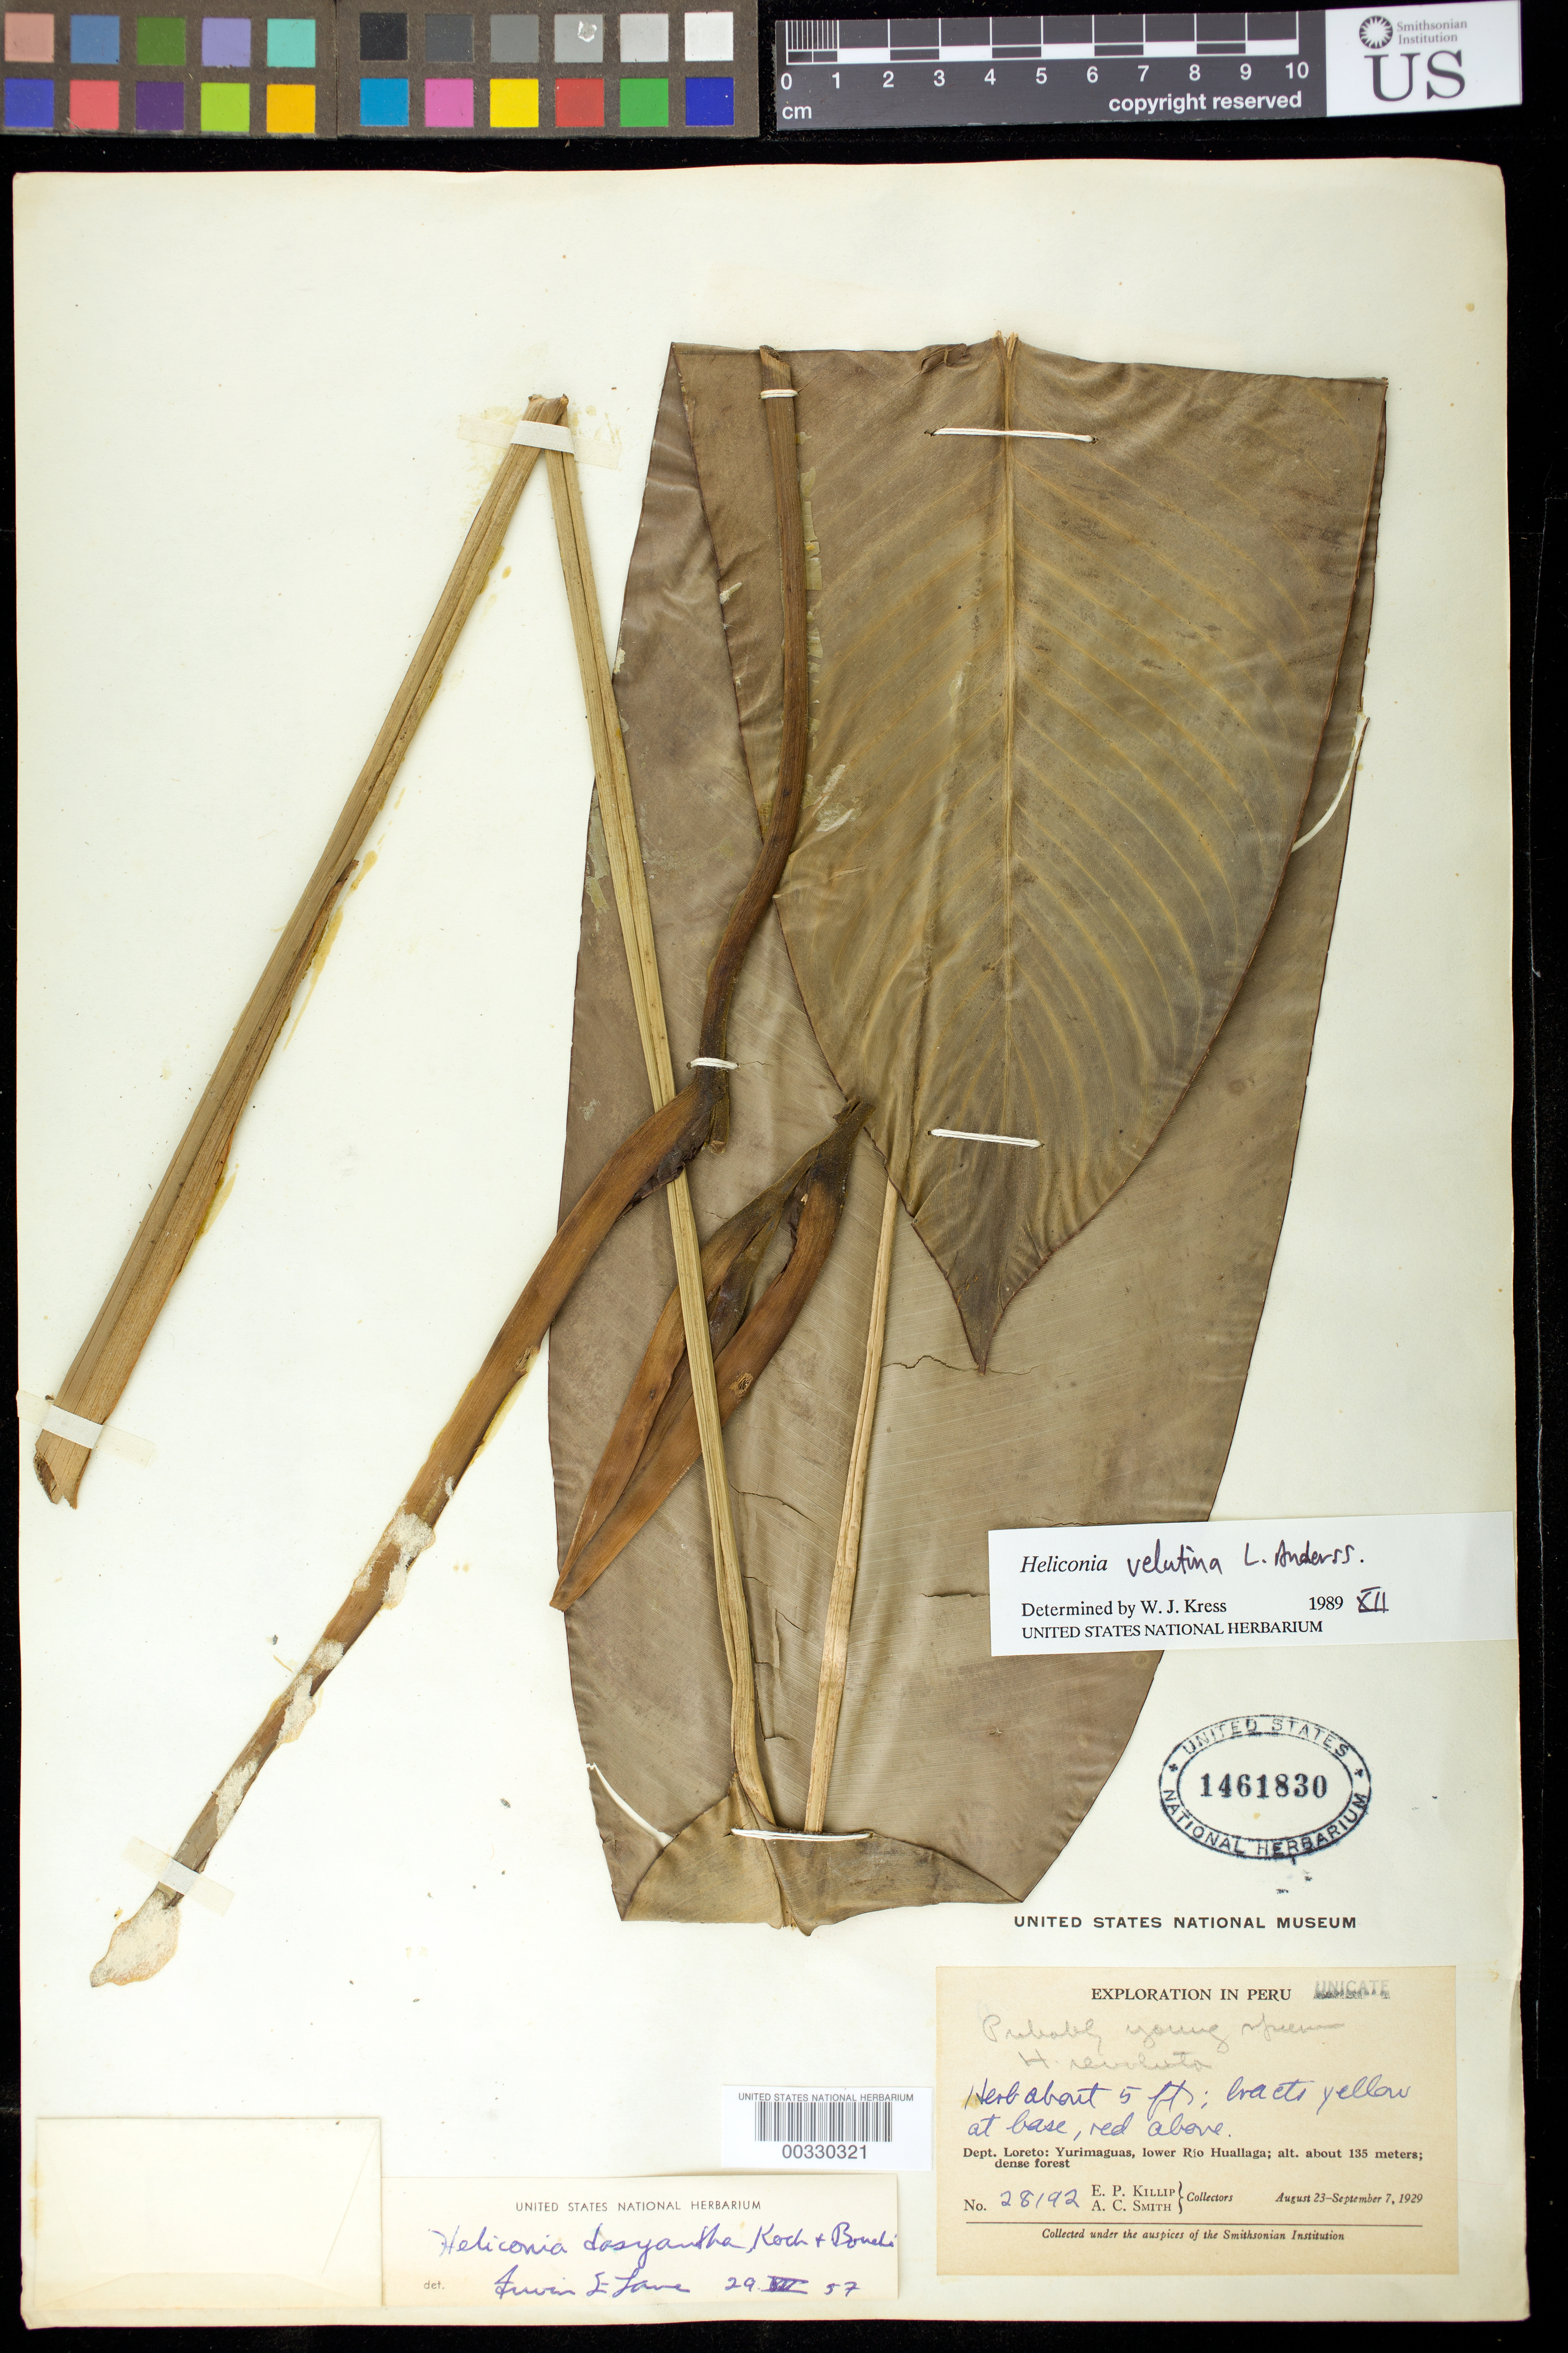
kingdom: Plantae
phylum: Tracheophyta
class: Liliopsida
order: Zingiberales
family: Heliconiaceae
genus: Heliconia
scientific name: Heliconia velutina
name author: L. Andersson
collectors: E. P. Killip & A. C. Smith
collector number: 28192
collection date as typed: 23 Aug 1929 to 07 Sep 1929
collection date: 1929-08-23/1929-09-07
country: Peru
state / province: Loreto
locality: Yurimaguas, lower Rio Huallaga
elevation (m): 135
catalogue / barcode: US 1461830